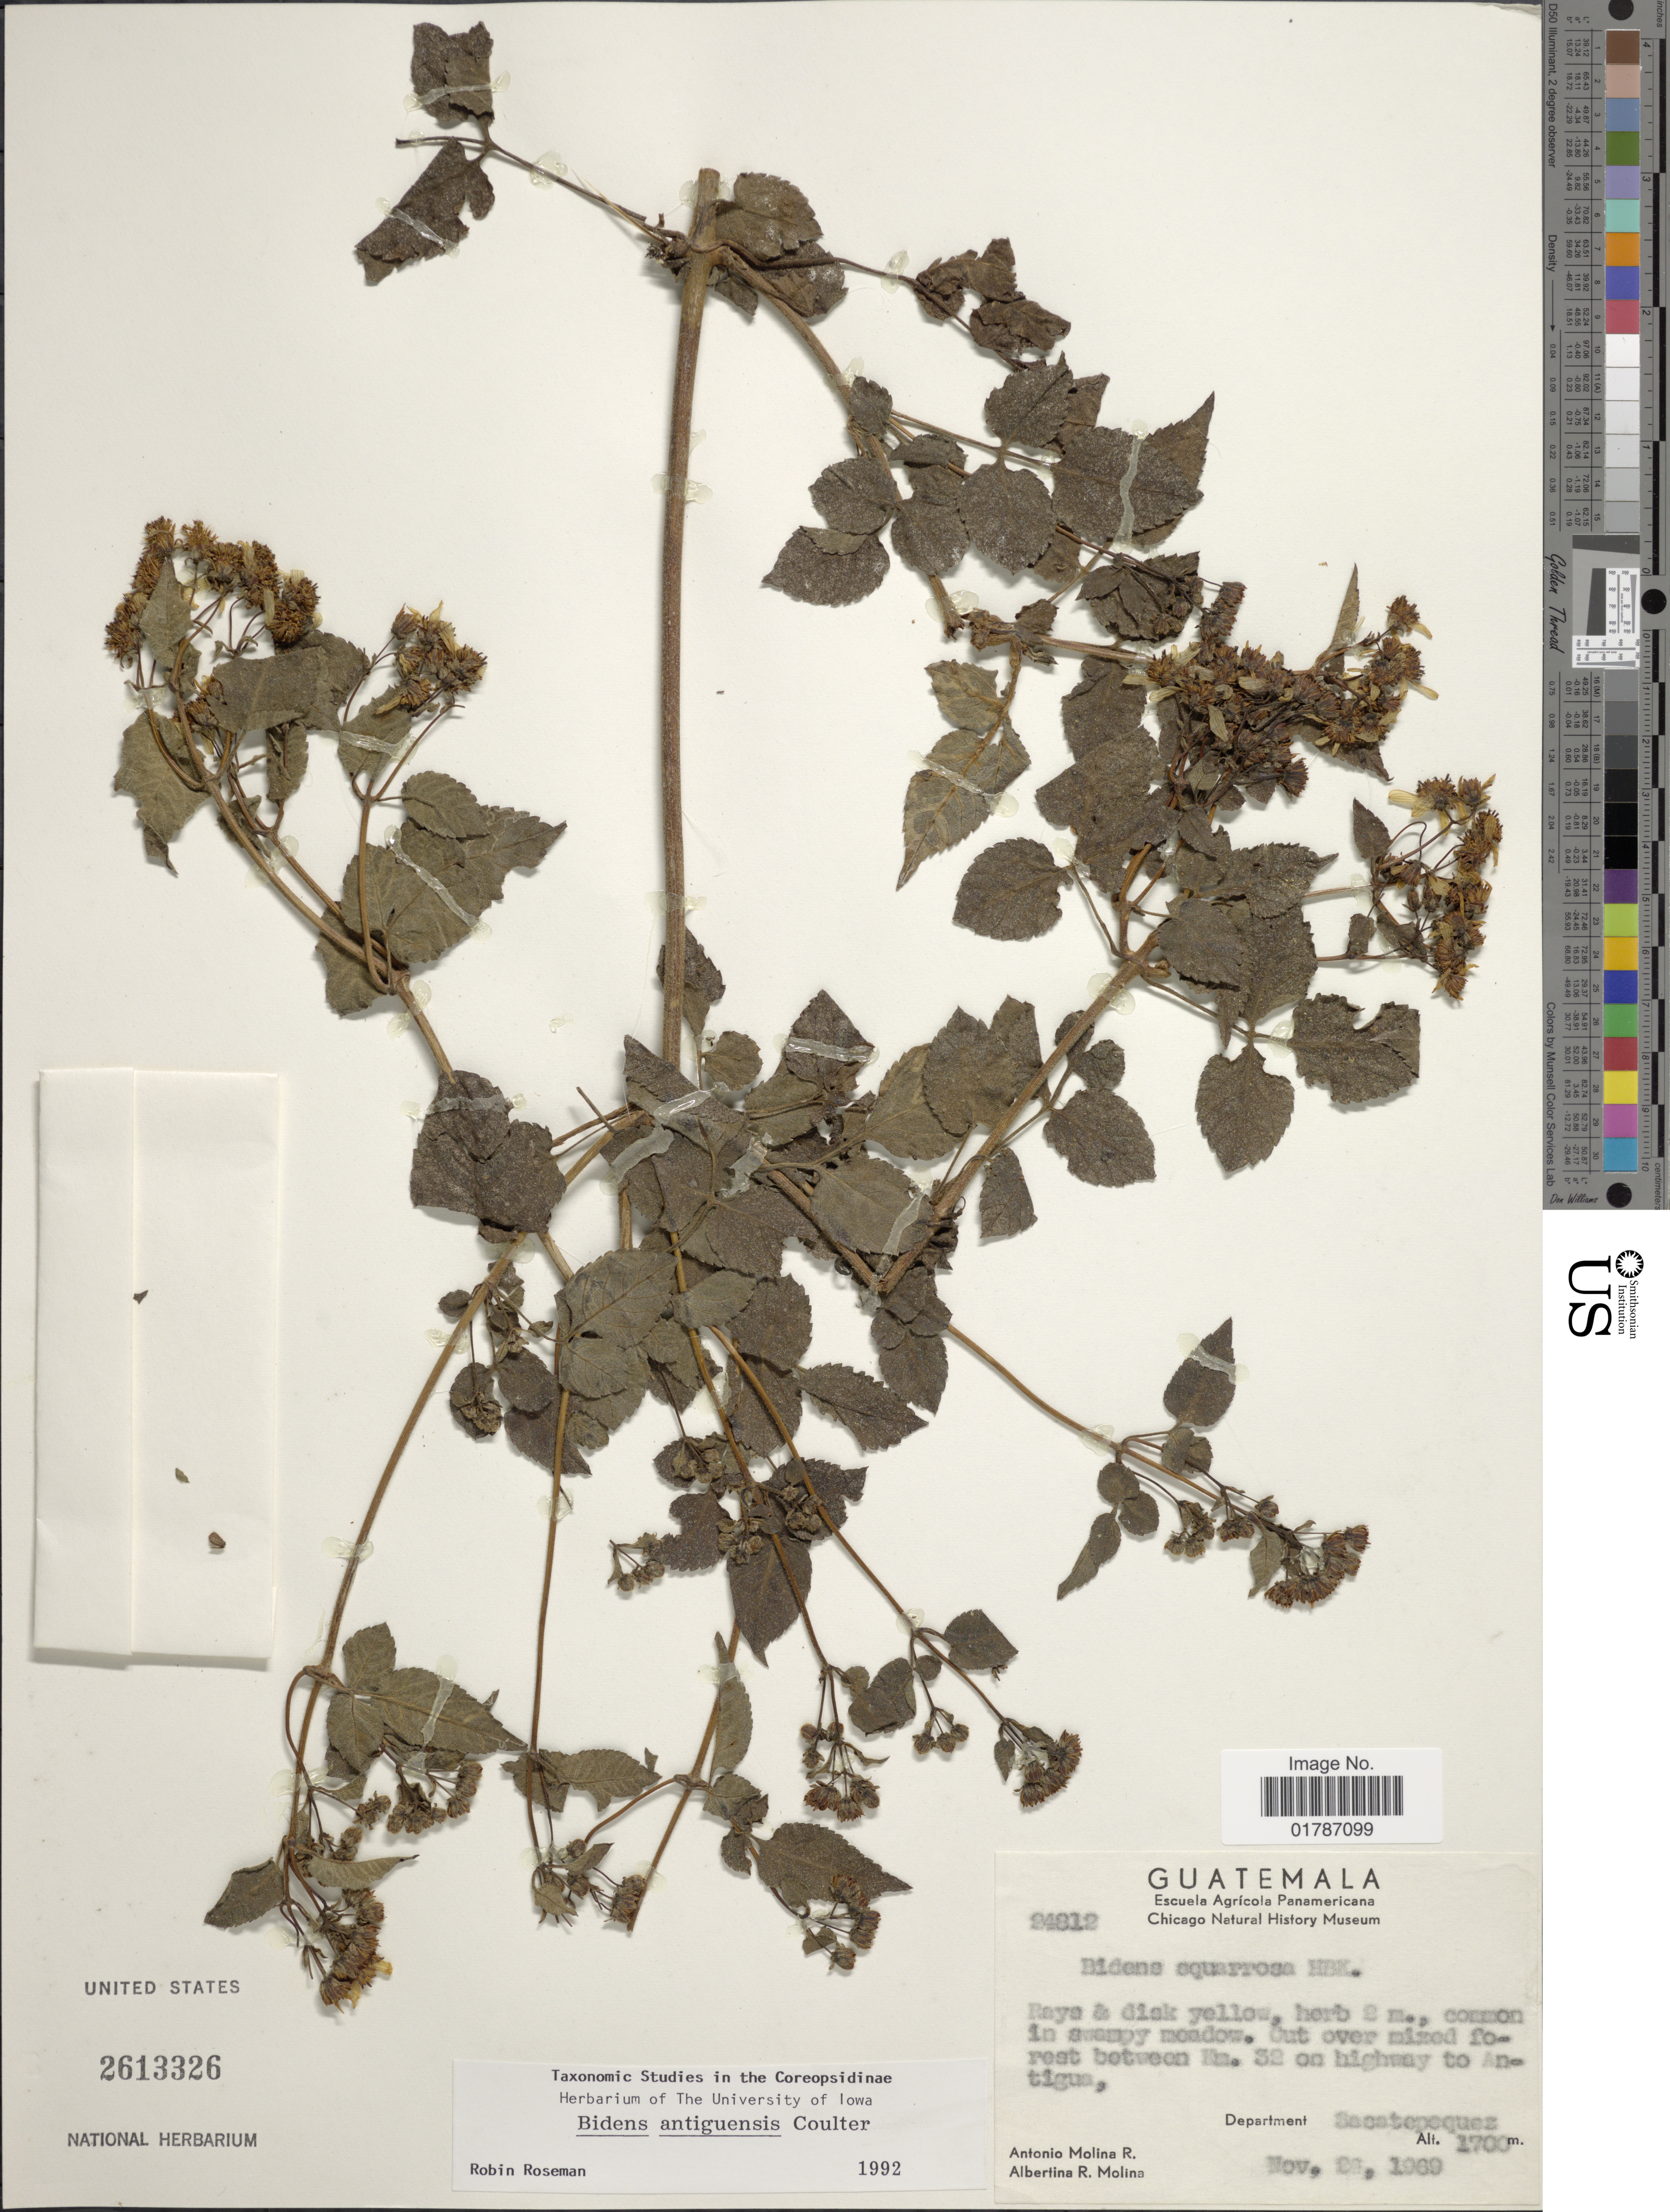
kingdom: Plantae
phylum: Tracheophyta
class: Magnoliopsida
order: Asterales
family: Asteraceae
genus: Bidens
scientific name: Bidens antiguensis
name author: J.M. Coult.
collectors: A. Molina R. & A. R. Molina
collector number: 94812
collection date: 1969-11-28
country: Guatemala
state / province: Sacatepéquez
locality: Out over mixed forest between Hm. 32 on highway to Antigua, Department of Sacatepequez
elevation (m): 1700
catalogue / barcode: US 2613326